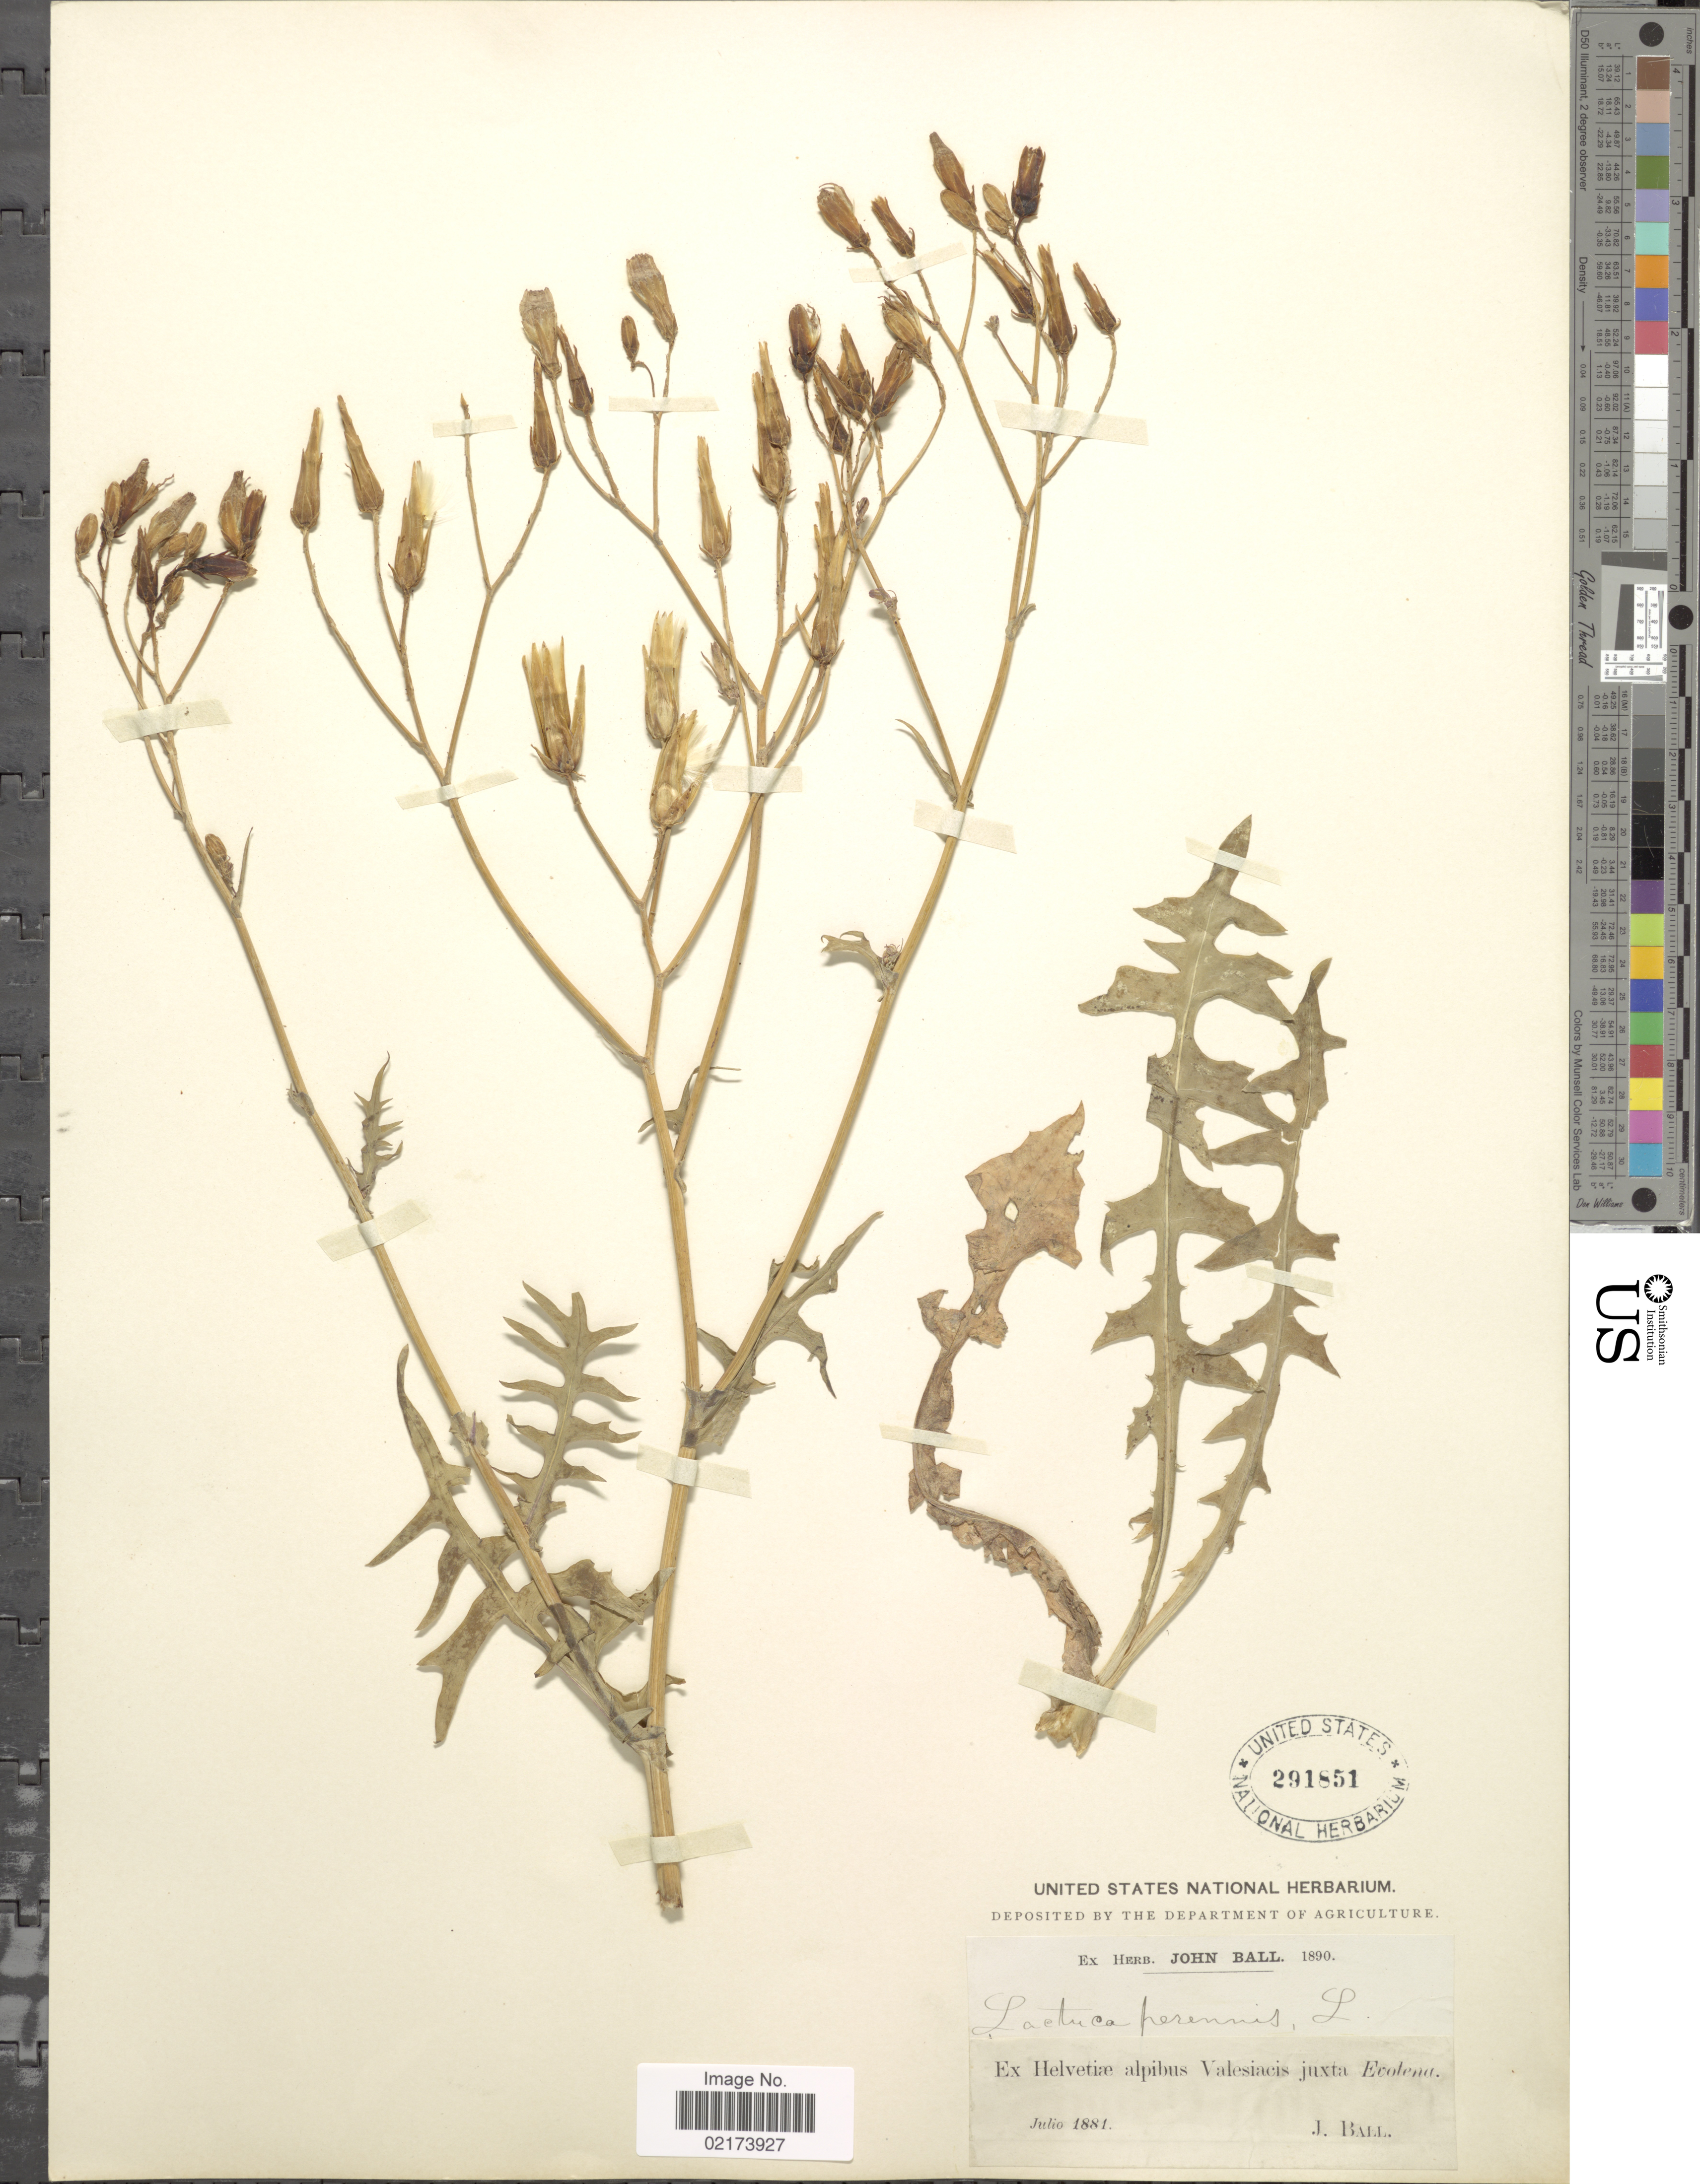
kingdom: Plantae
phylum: Tracheophyta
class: Magnoliopsida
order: Asterales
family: Asteraceae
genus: Lactuca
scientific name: Lactuca perennis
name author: L.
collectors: J. Ball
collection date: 1884-07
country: Switzerland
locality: Helvetiae alpibus Valesiacis juxta Evolena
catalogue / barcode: US 291851